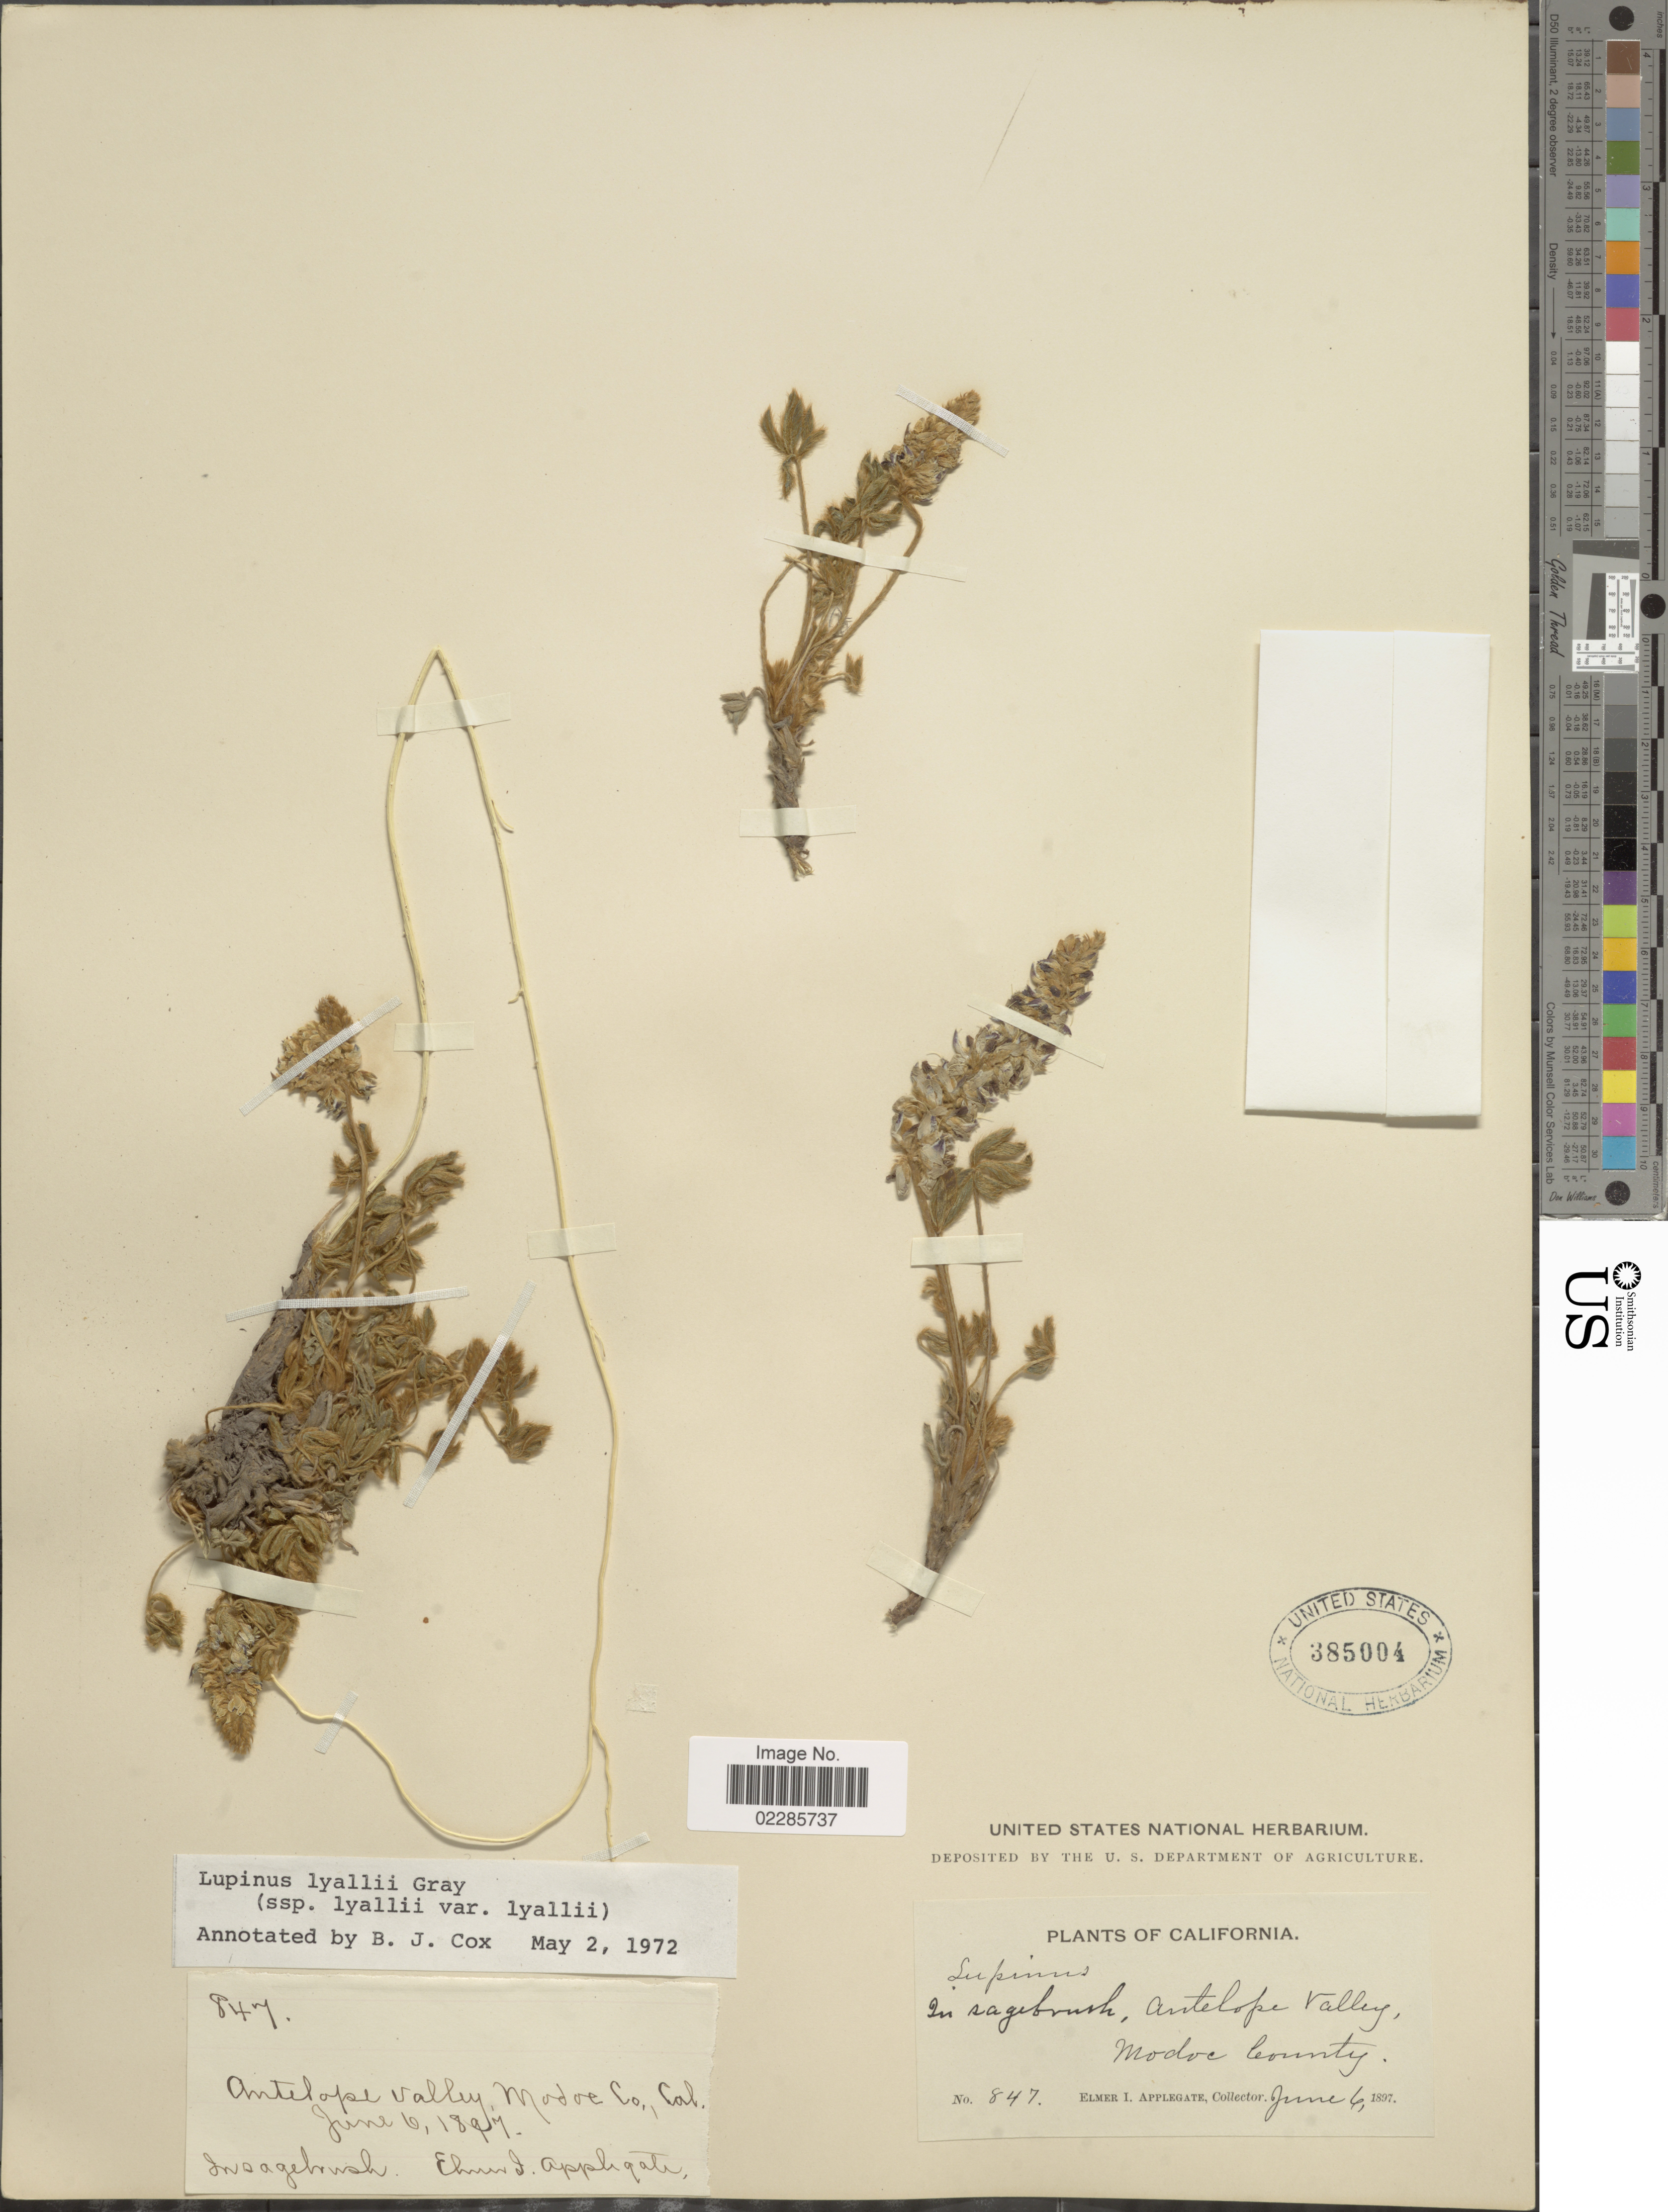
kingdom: Plantae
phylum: Tracheophyta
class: Magnoliopsida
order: Fabales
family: Fabaceae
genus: Lupinus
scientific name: Lupinus lyallii subsp. lyallii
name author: A. Gray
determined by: Cox, B. J.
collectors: E. I. Applegate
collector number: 847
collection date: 1897-06-06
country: United States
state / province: California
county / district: Modoc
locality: In sagebrush, Antelope Valley, Modoc County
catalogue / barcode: US 385004